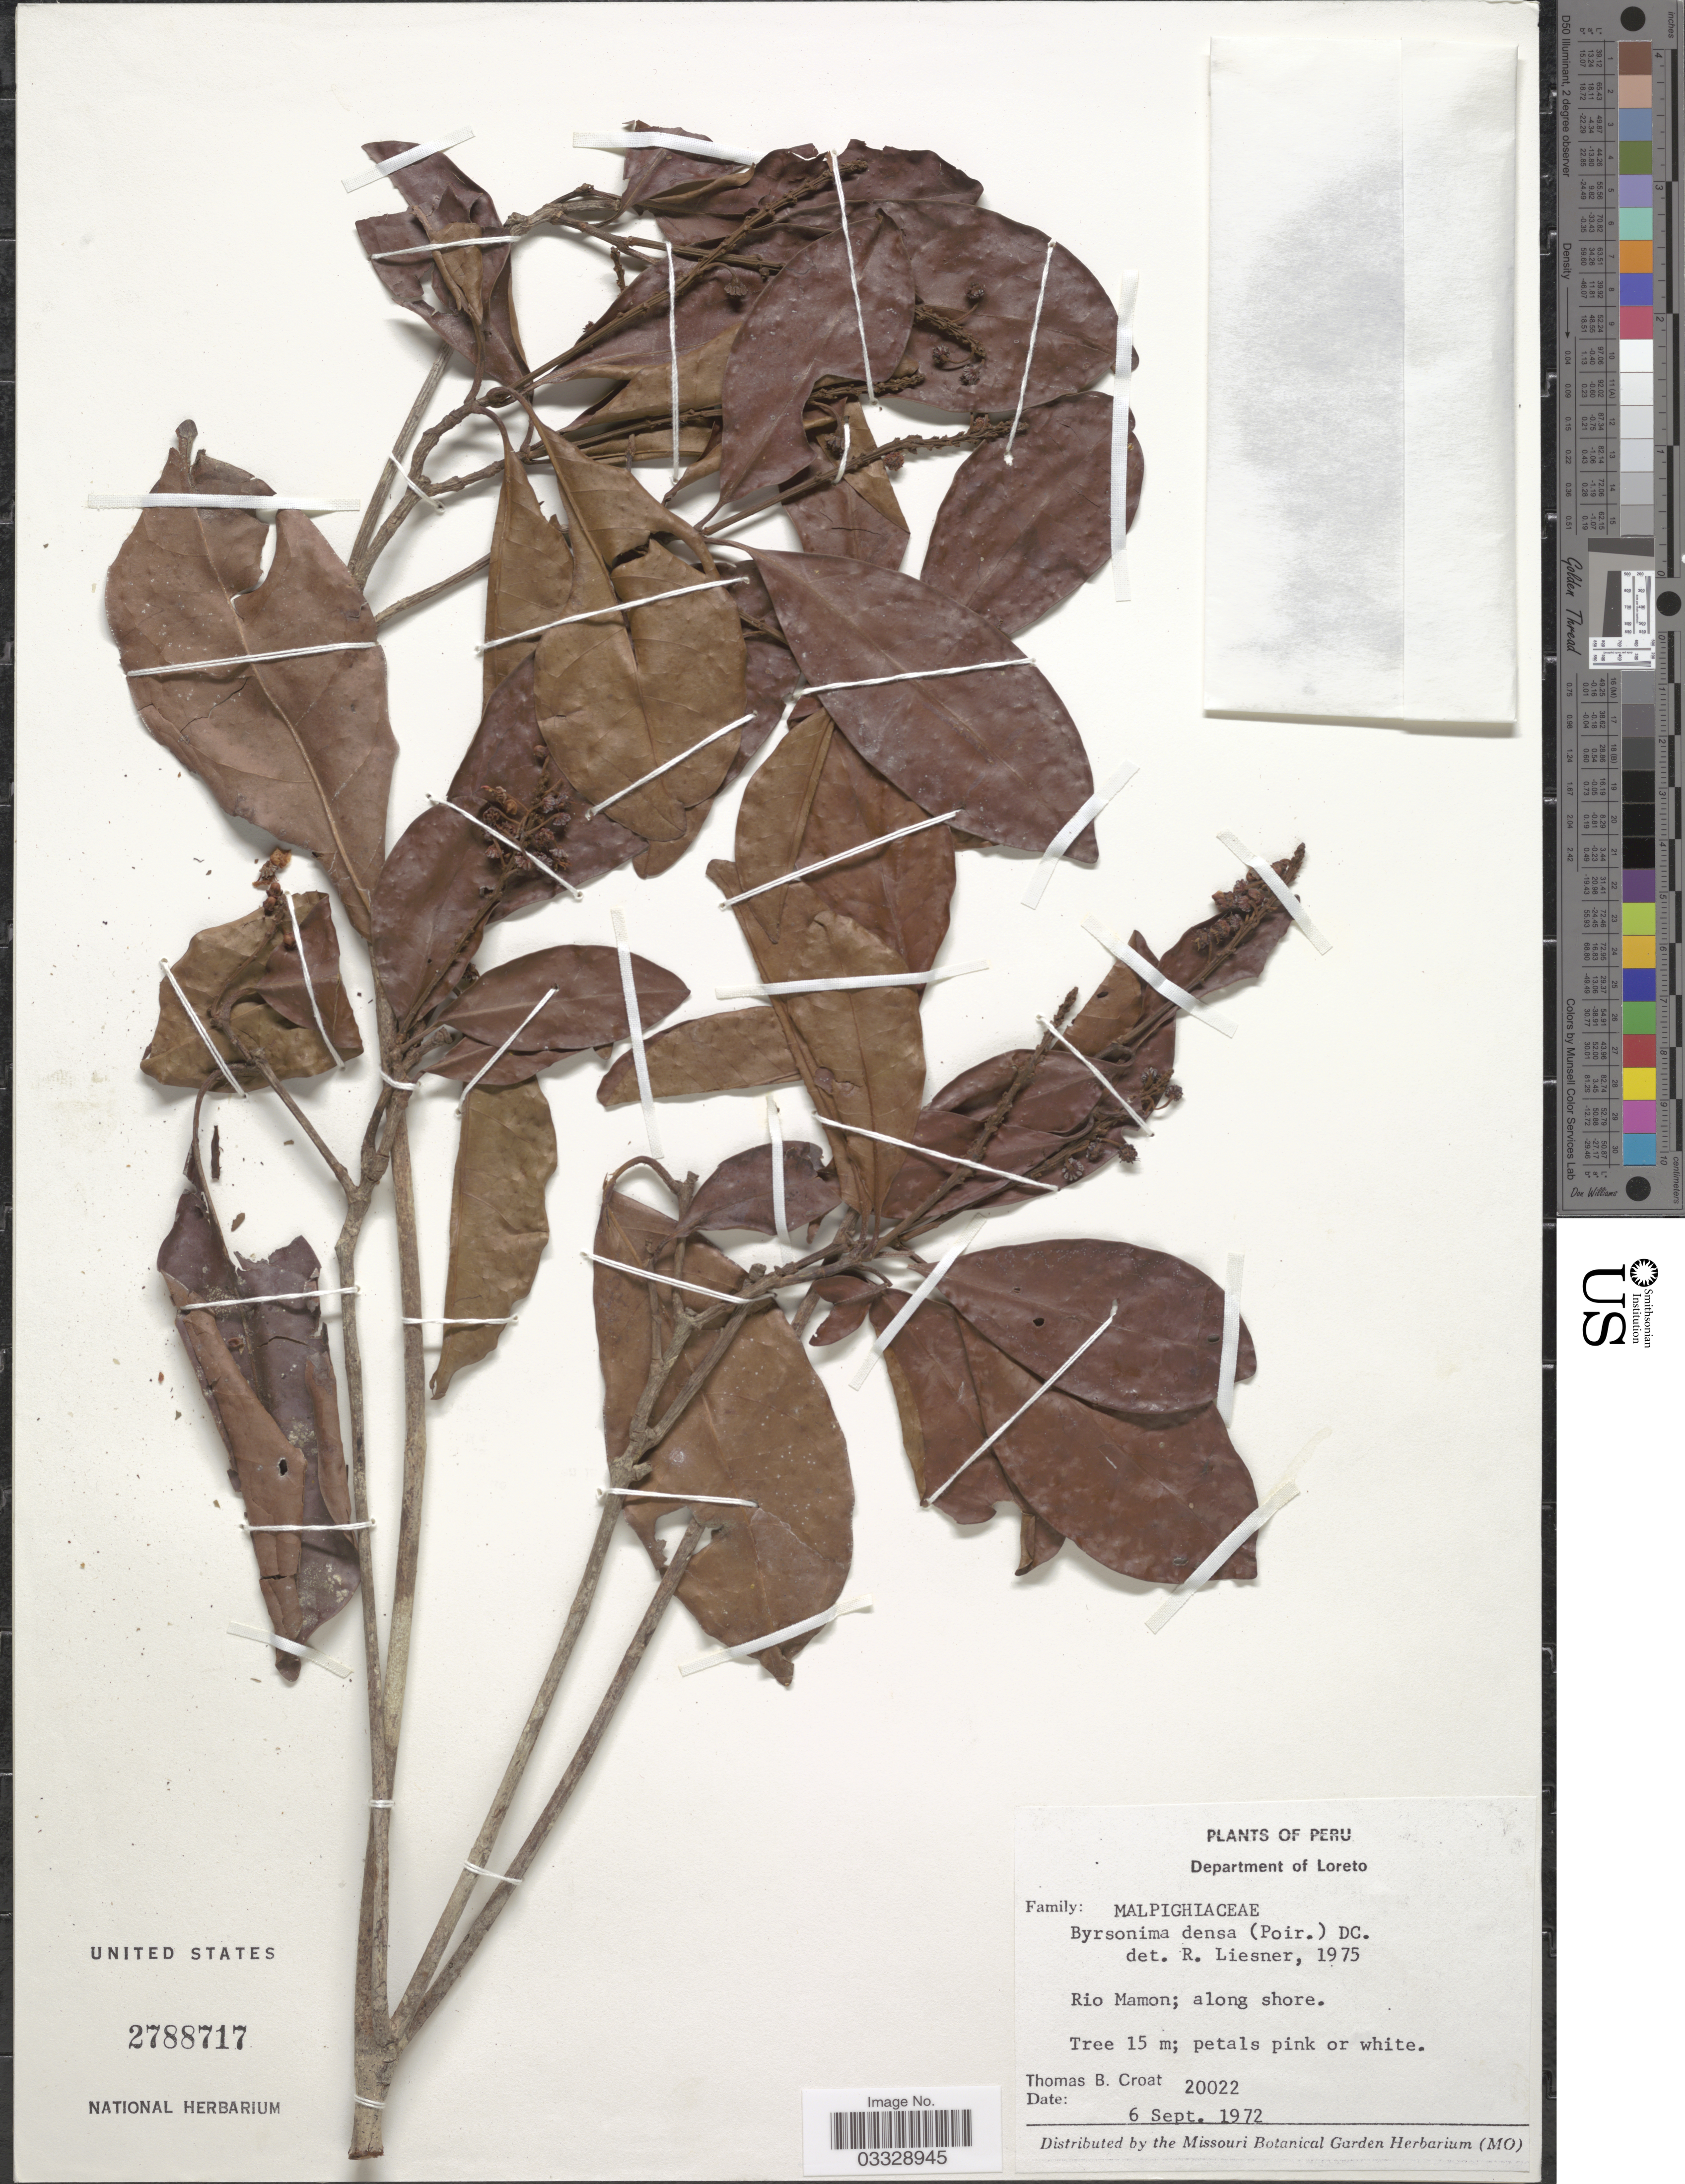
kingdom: Plantae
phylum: Tracheophyta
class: Magnoliopsida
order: Malpighiales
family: Malpighiaceae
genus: Byrsonima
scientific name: Byrsonima densa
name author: (Poir.) DC.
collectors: T. B. Croat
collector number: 20022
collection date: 1972-09-06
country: Peru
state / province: Loreto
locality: Department of Loreto. Rio Mamon; along shore.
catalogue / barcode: US 2788717